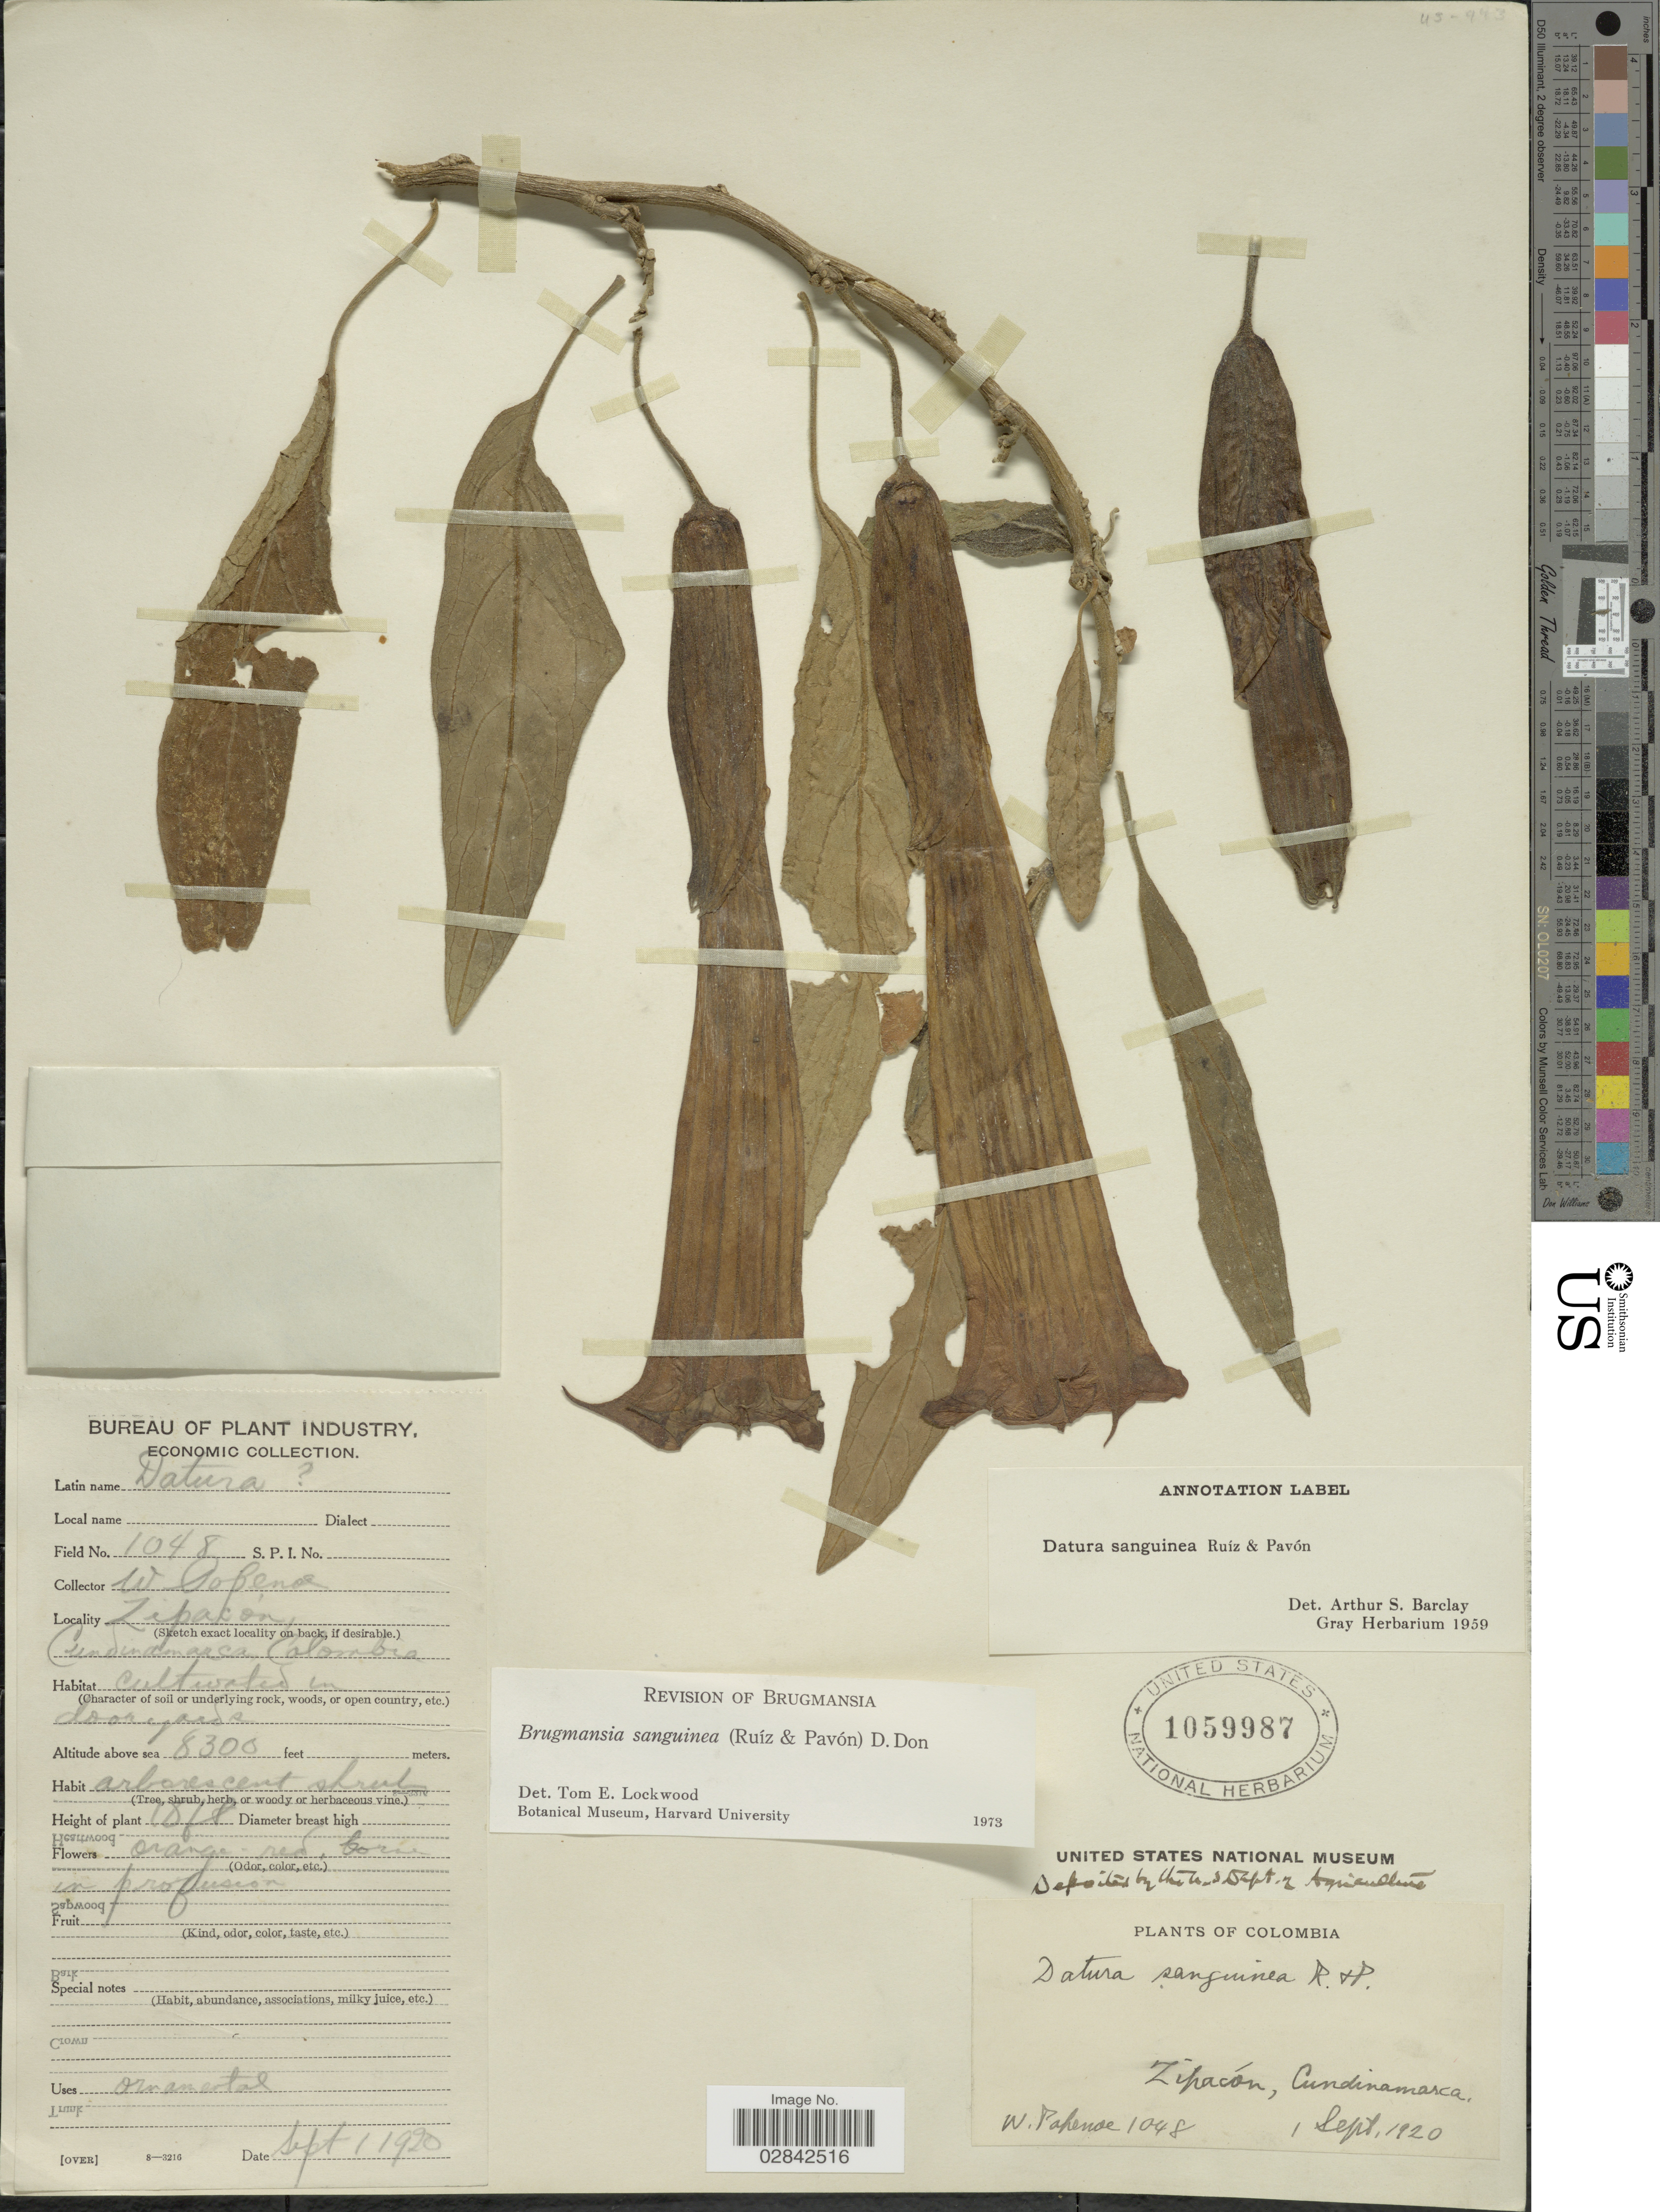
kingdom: Plantae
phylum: Tracheophyta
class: Magnoliopsida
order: Solanales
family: Solanaceae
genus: Brugmansia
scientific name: Brugmansia sanguinea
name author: (Ruiz & Pav.) D. Don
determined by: Lockwood, T. E.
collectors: W. Popenoe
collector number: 1048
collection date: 1920-09-01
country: Colombia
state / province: Cundinamarca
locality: Zipacón.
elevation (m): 2530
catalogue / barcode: US 1059987